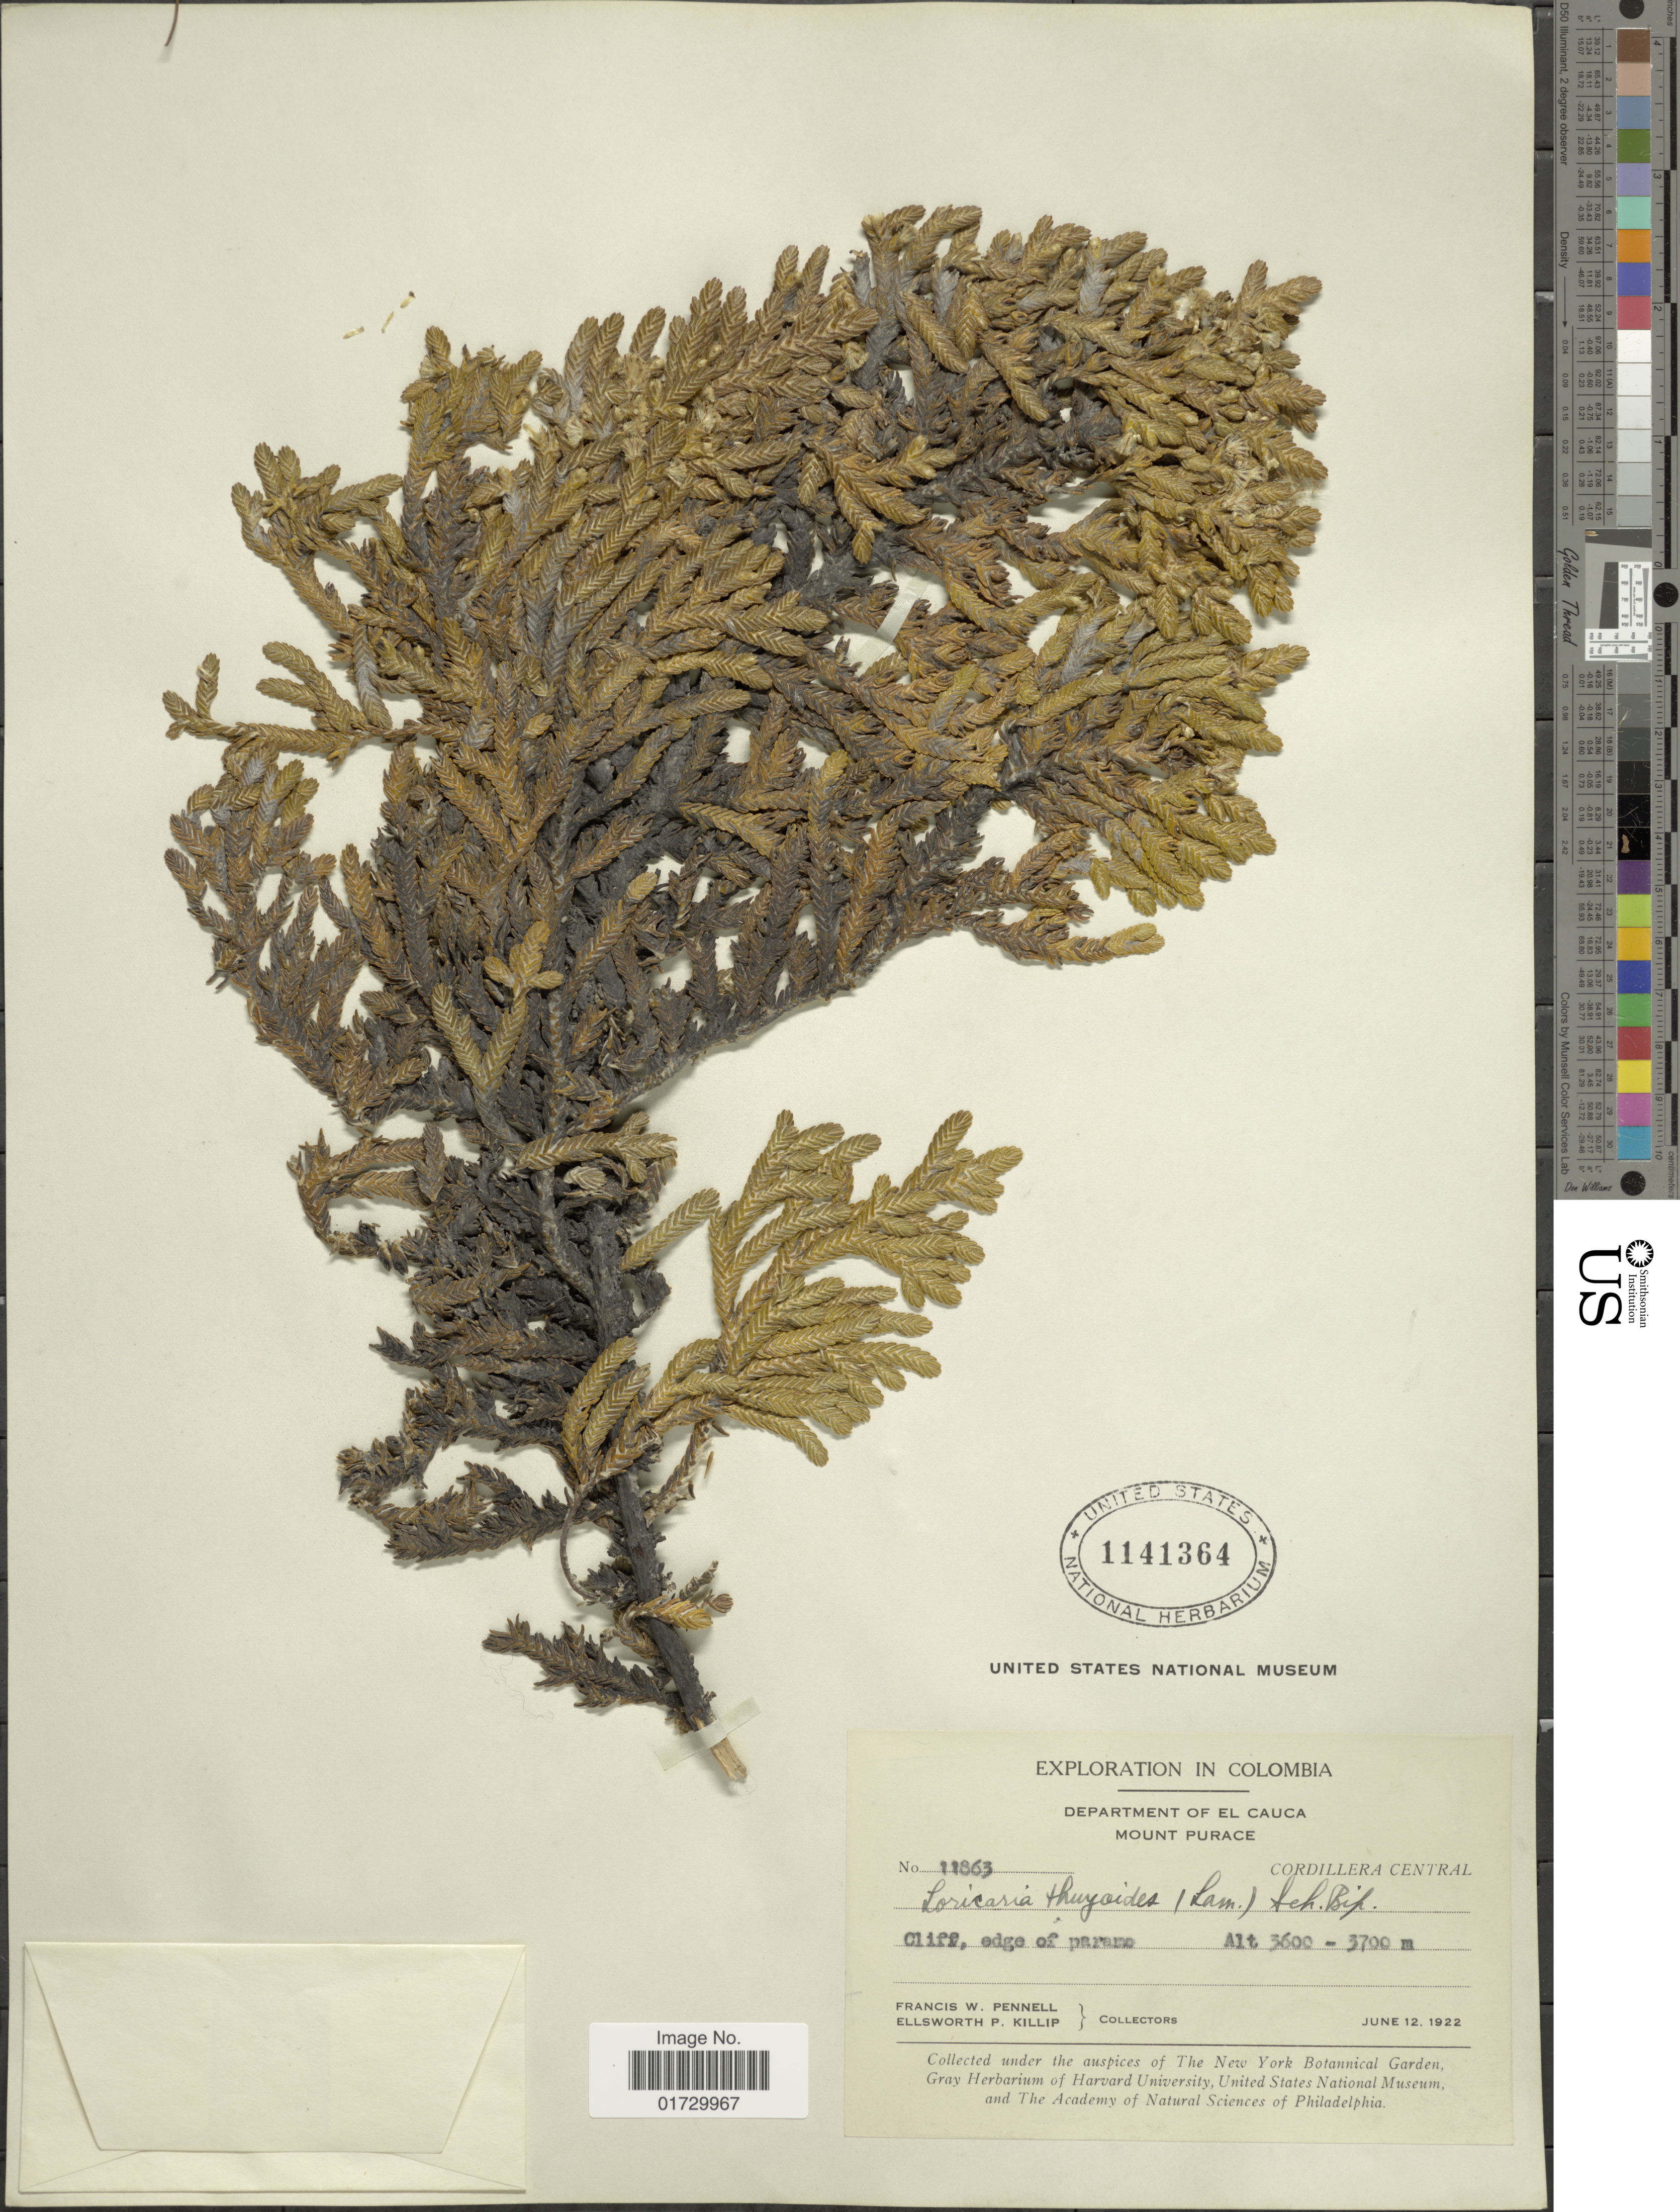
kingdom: Plantae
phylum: Tracheophyta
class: Magnoliopsida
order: Asterales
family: Asteraceae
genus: Loricaria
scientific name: Loricaria thuyoides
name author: (Lam.) Sch. Bip.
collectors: F. W. Pennell & E. P. Killip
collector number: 11863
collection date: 1922-06-12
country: Colombia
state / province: Cauca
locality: Mount Purace, Cordillera Central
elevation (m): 3600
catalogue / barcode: US 1141364